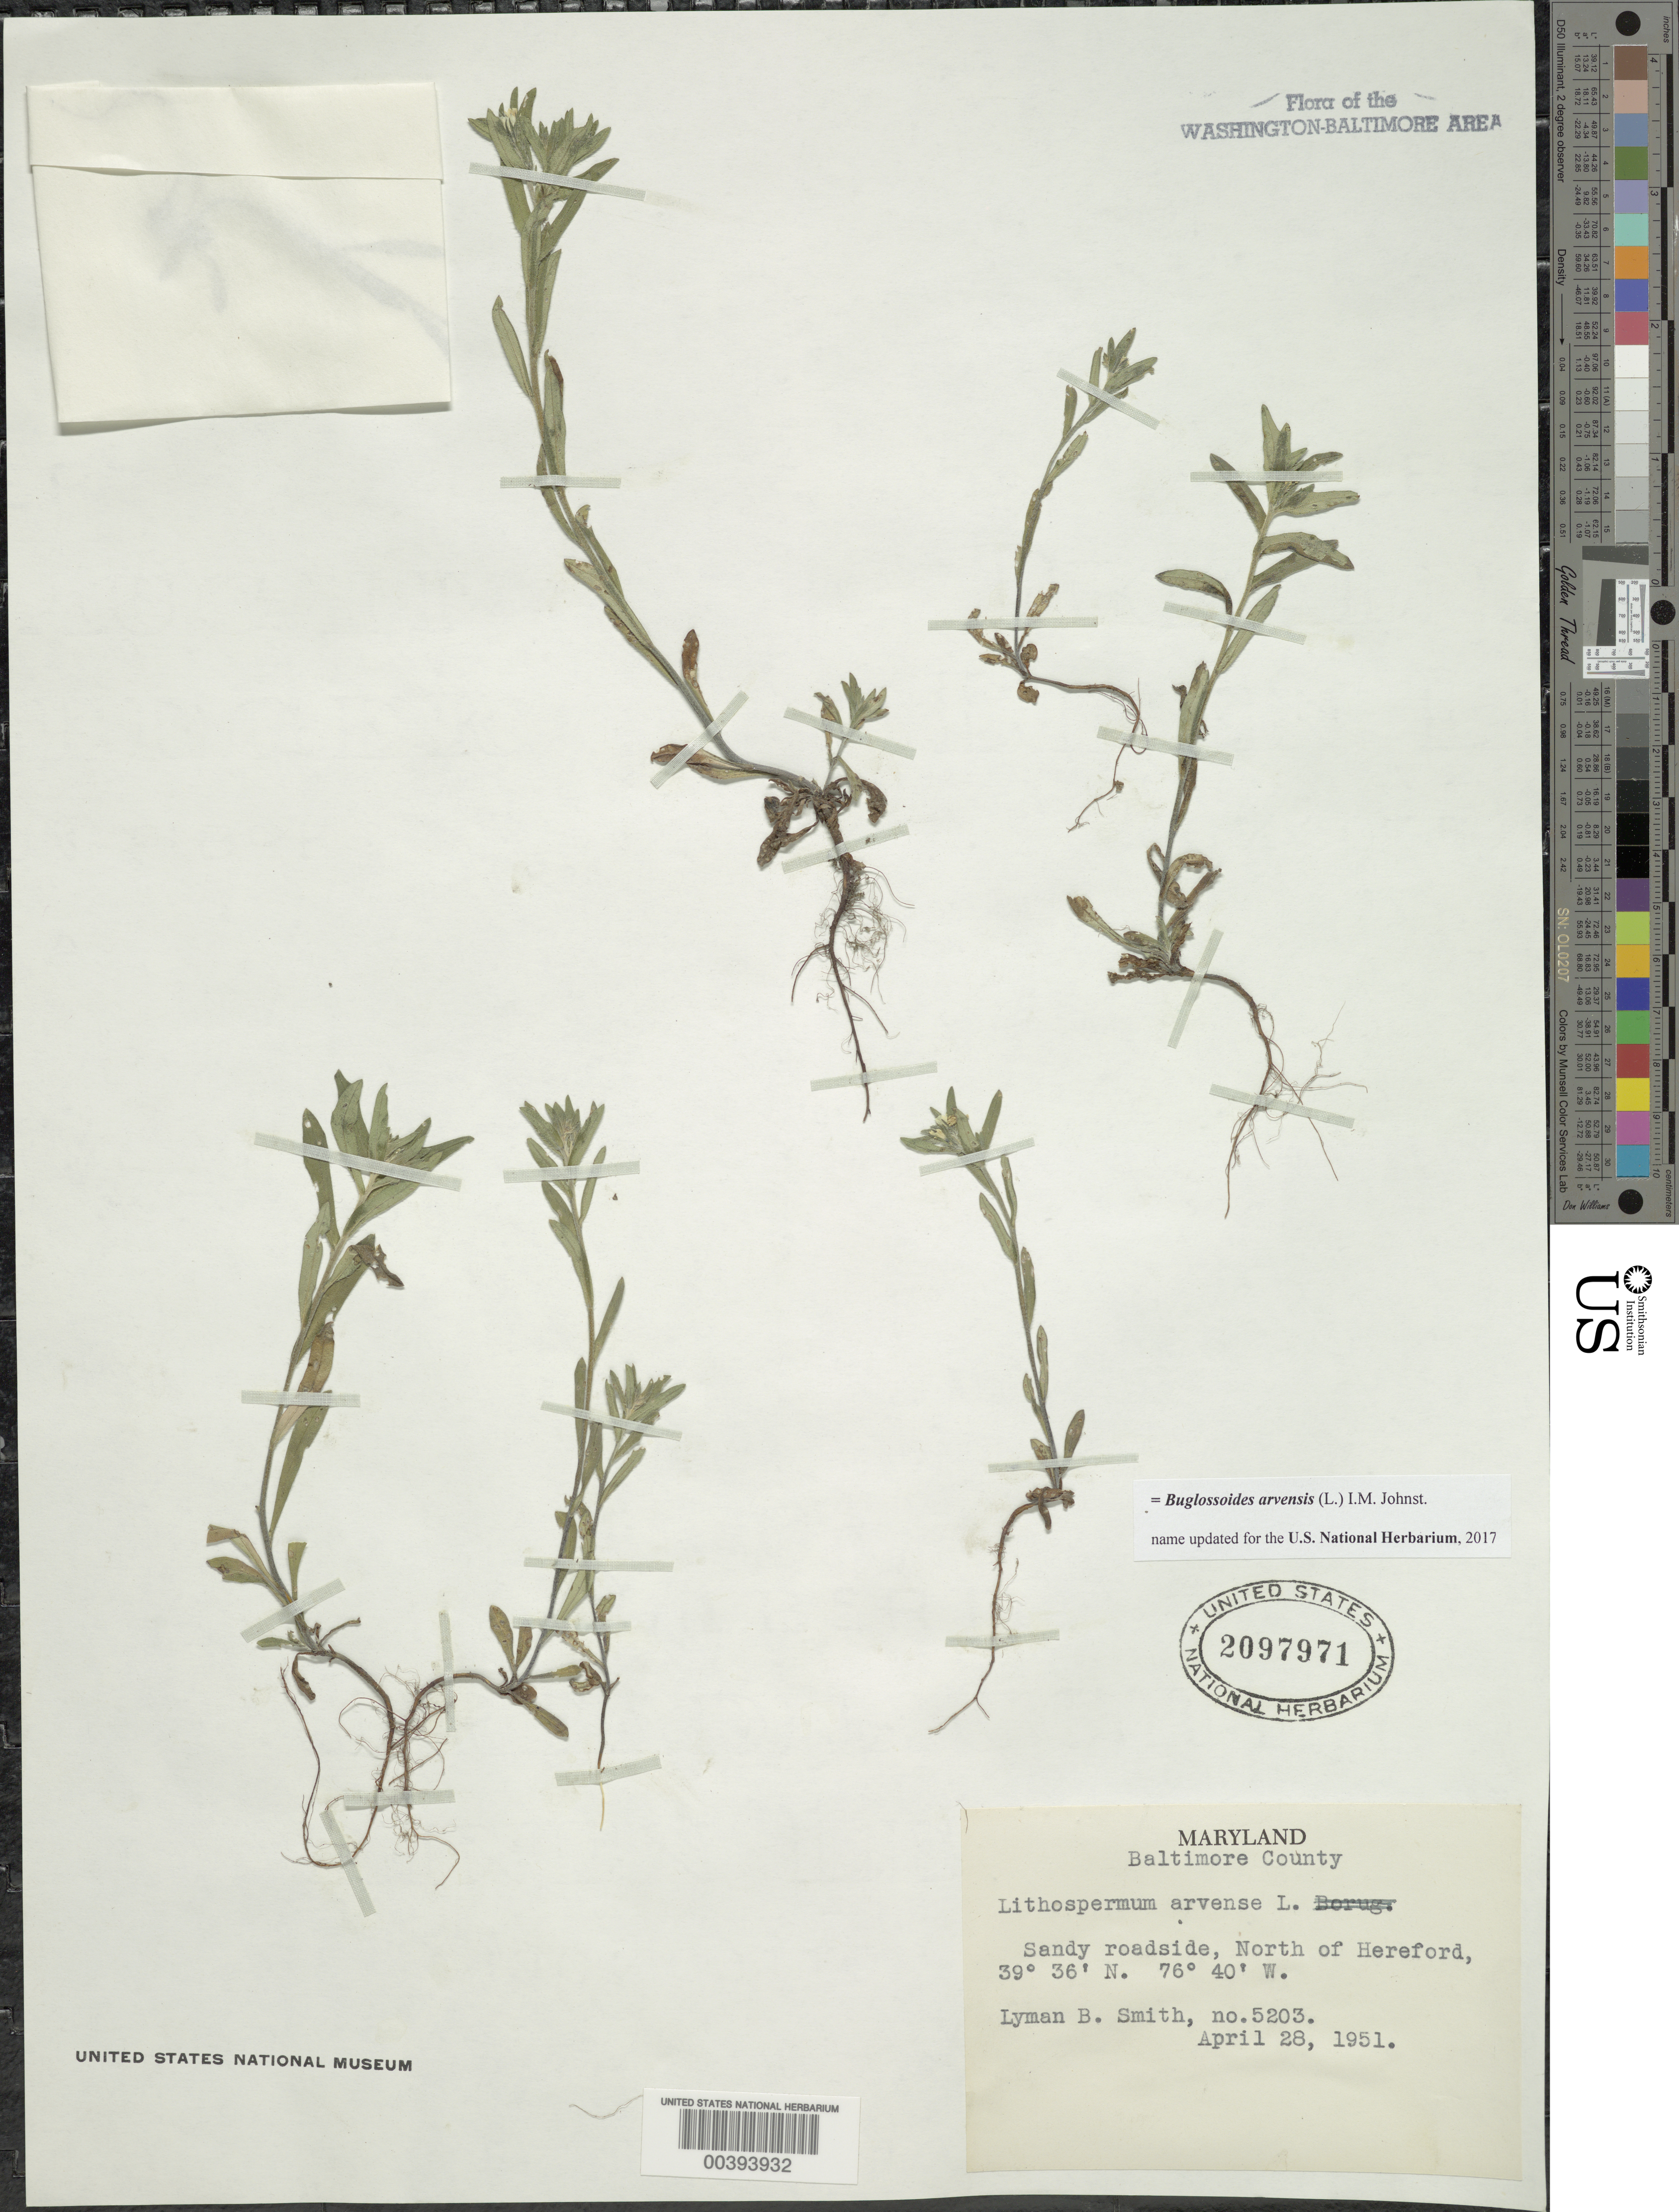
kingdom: Plantae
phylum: Tracheophyta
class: Magnoliopsida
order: Boraginales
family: Boraginaceae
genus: Buglossoides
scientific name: Buglossoides arvensis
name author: (L.) I.M. Johnst.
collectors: L. Smith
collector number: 5203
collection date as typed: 28 Apr 1951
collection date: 1951-04-28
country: United States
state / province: Maryland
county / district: Baltimore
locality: North of Hereford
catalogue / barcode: US 2097971